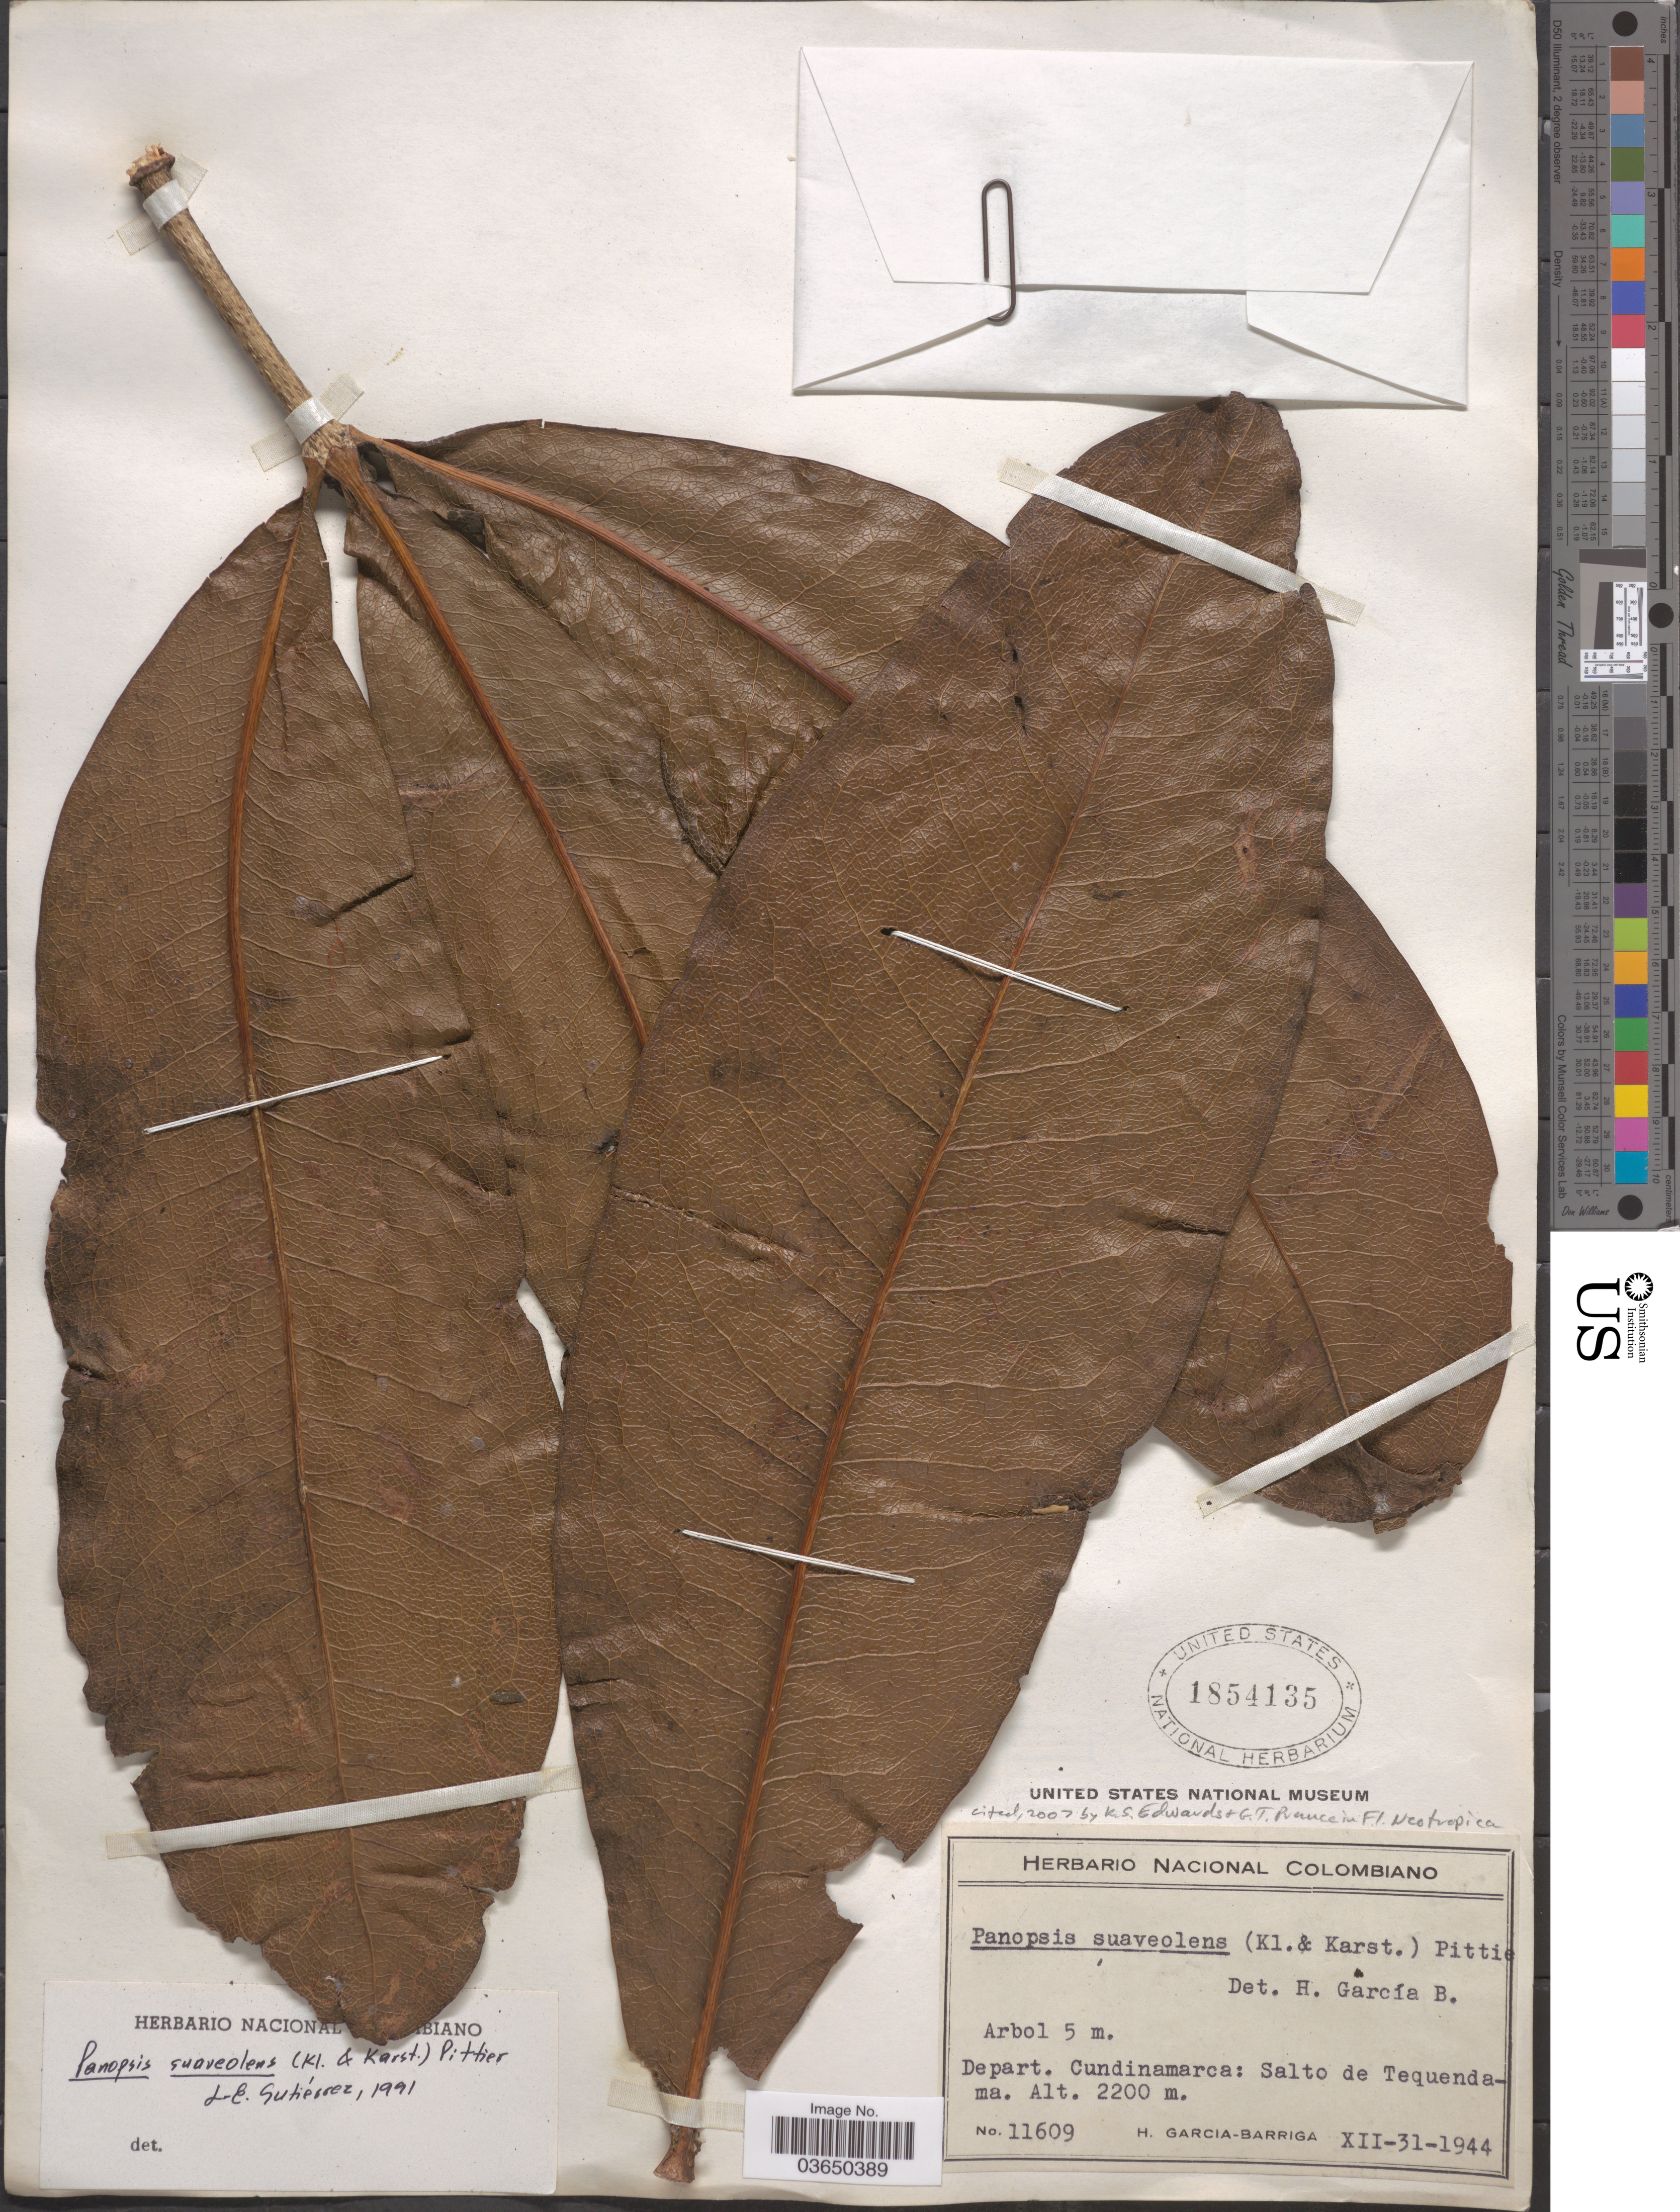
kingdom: Plantae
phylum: Tracheophyta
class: Magnoliopsida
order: Proteales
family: Proteaceae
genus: Panopsis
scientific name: Panopsis suaveolens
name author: (Klotzsch & H. Karst.) Pittier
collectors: H. García Barriga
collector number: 11609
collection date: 1944-12-31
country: Colombia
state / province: Cundinamarca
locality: Dept. Cundinamarca: Salto de Tequendama.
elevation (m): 2200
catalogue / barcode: US 1854135